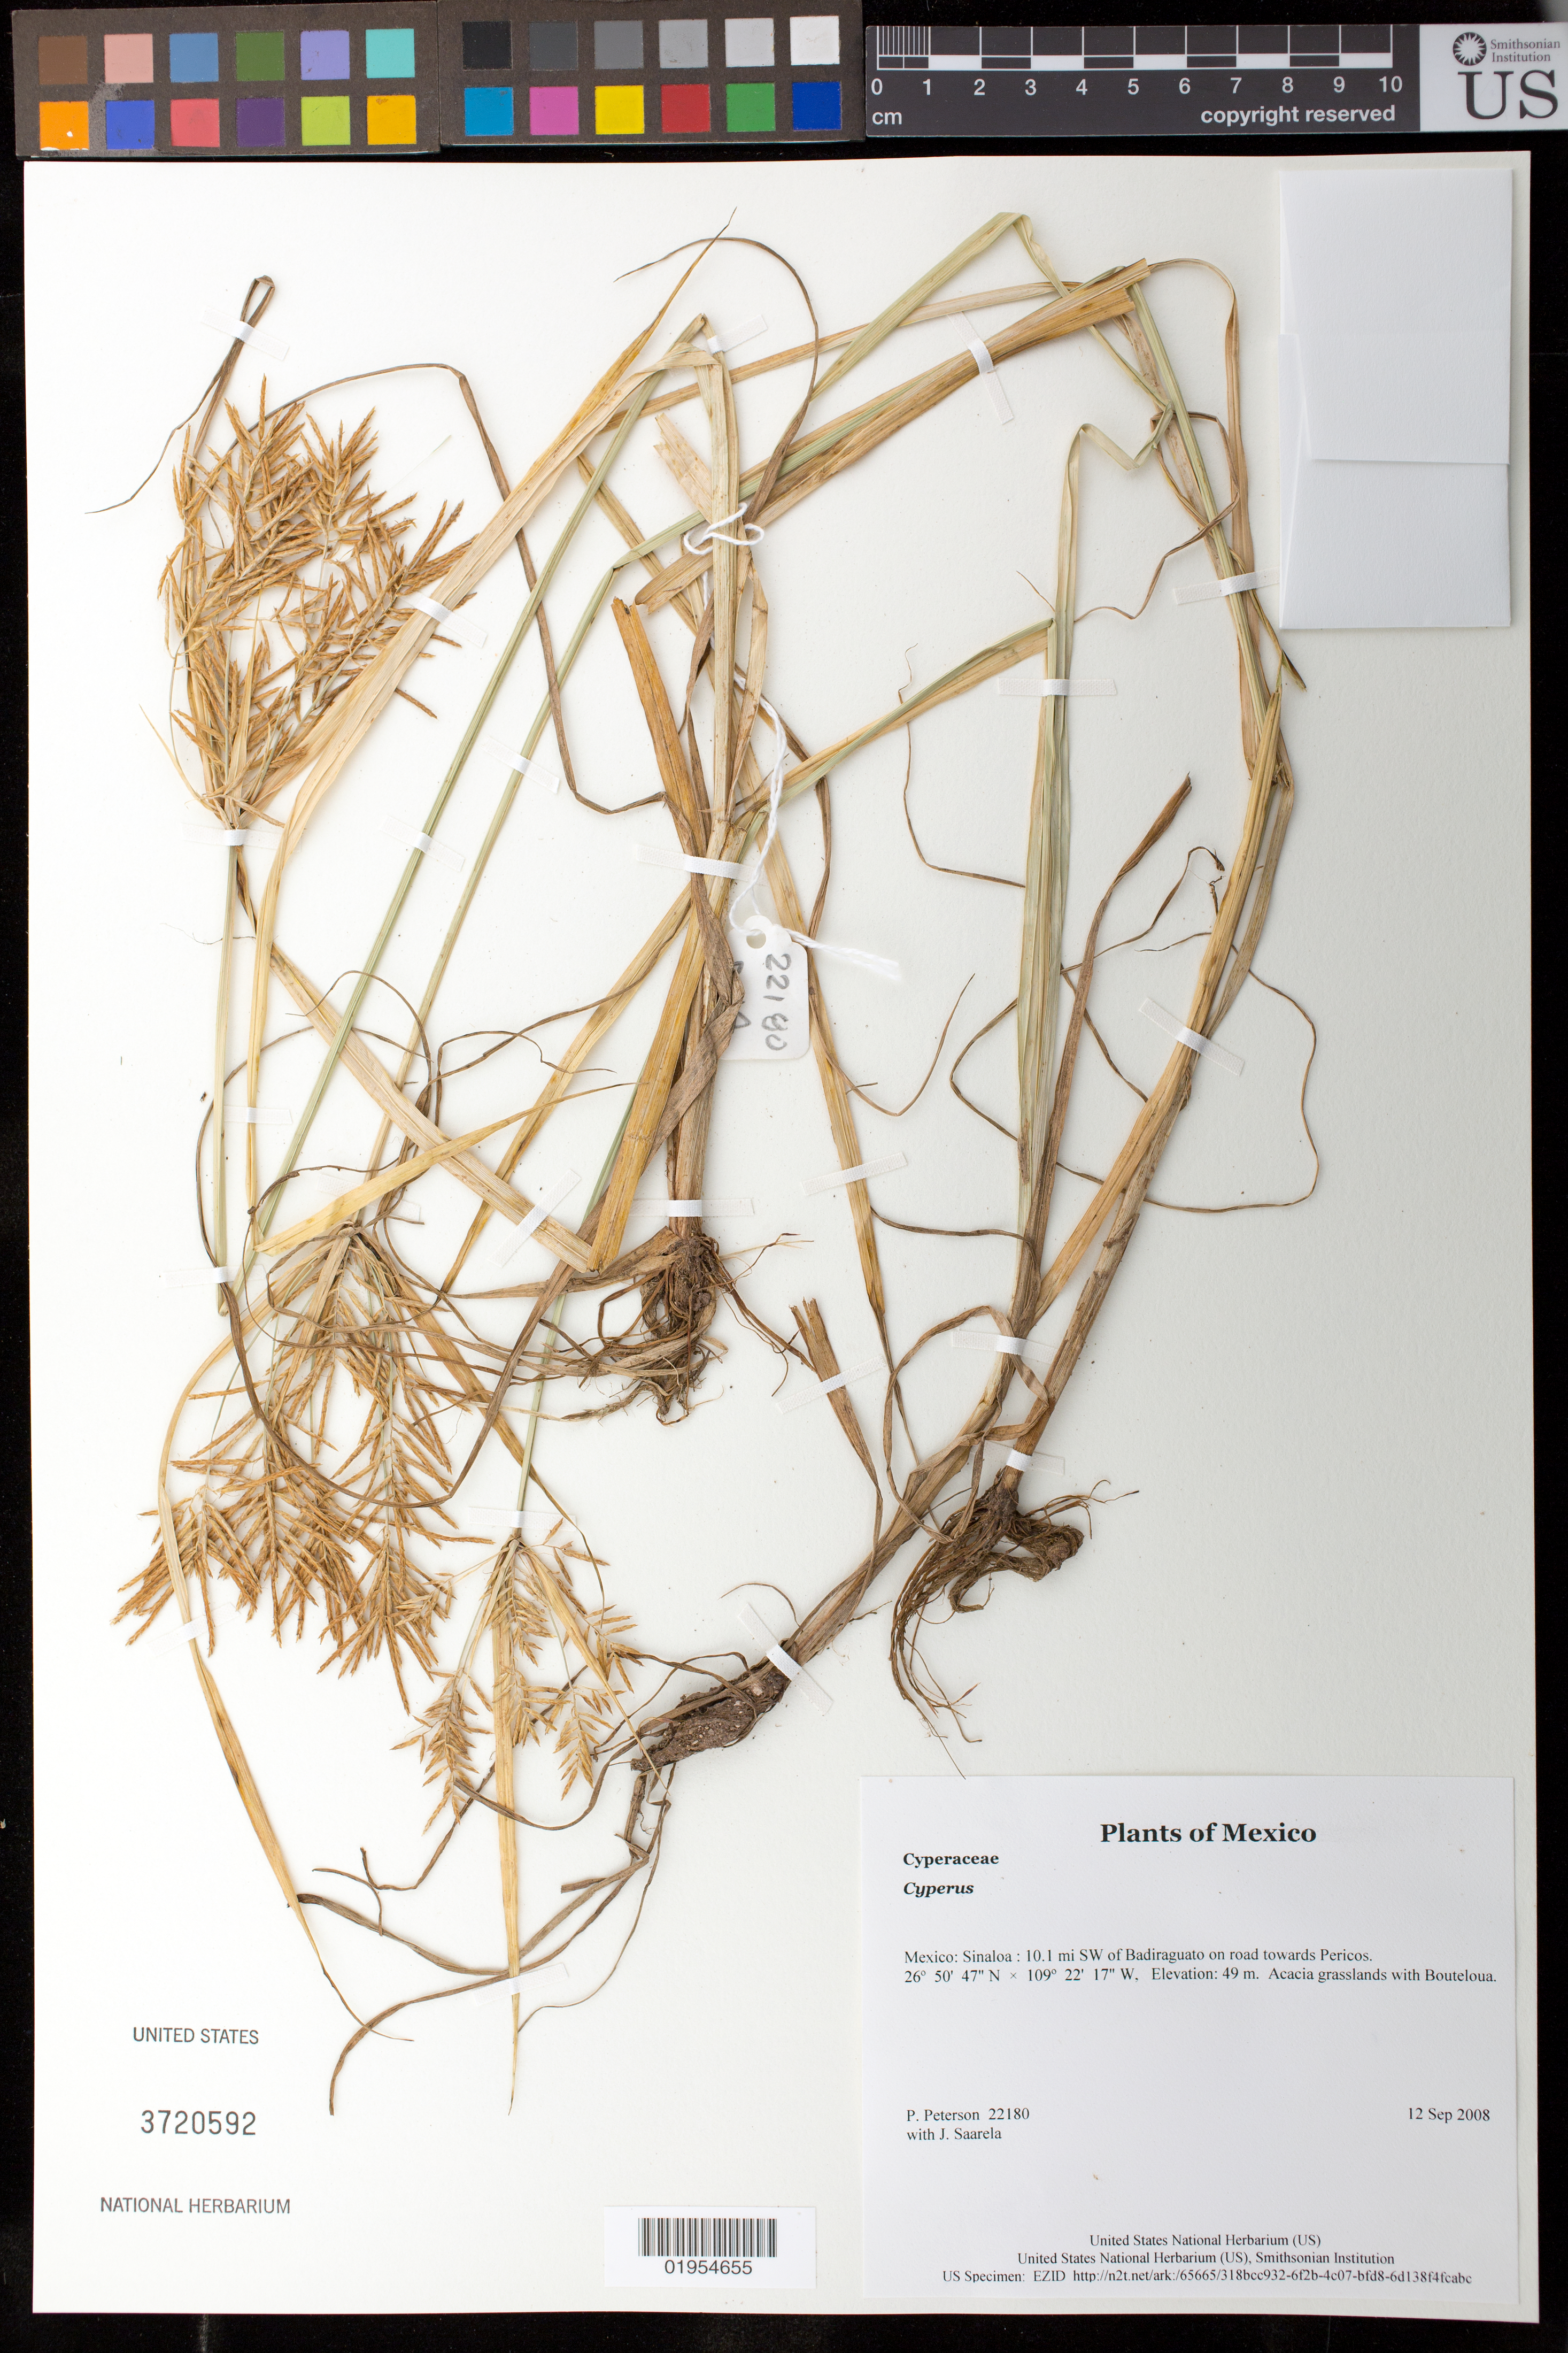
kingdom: Plantae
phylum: Tracheophyta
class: Liliopsida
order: Poales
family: Cyperaceae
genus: Cyperus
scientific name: Cyperus esculentus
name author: L.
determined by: Strong, Mark T., (BOT), Smithsonian Institution - National Museum of Natural History (UNITED STATES)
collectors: P. M. Peterson & J. Saarela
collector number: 22180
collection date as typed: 12 Sep 2008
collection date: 2008-09-12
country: Mexico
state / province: Sinaloa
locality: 10.1 mi SW of Badiraguato on road towards Pericos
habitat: Acacia grasslands with Bouteloua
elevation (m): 49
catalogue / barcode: US 3720592